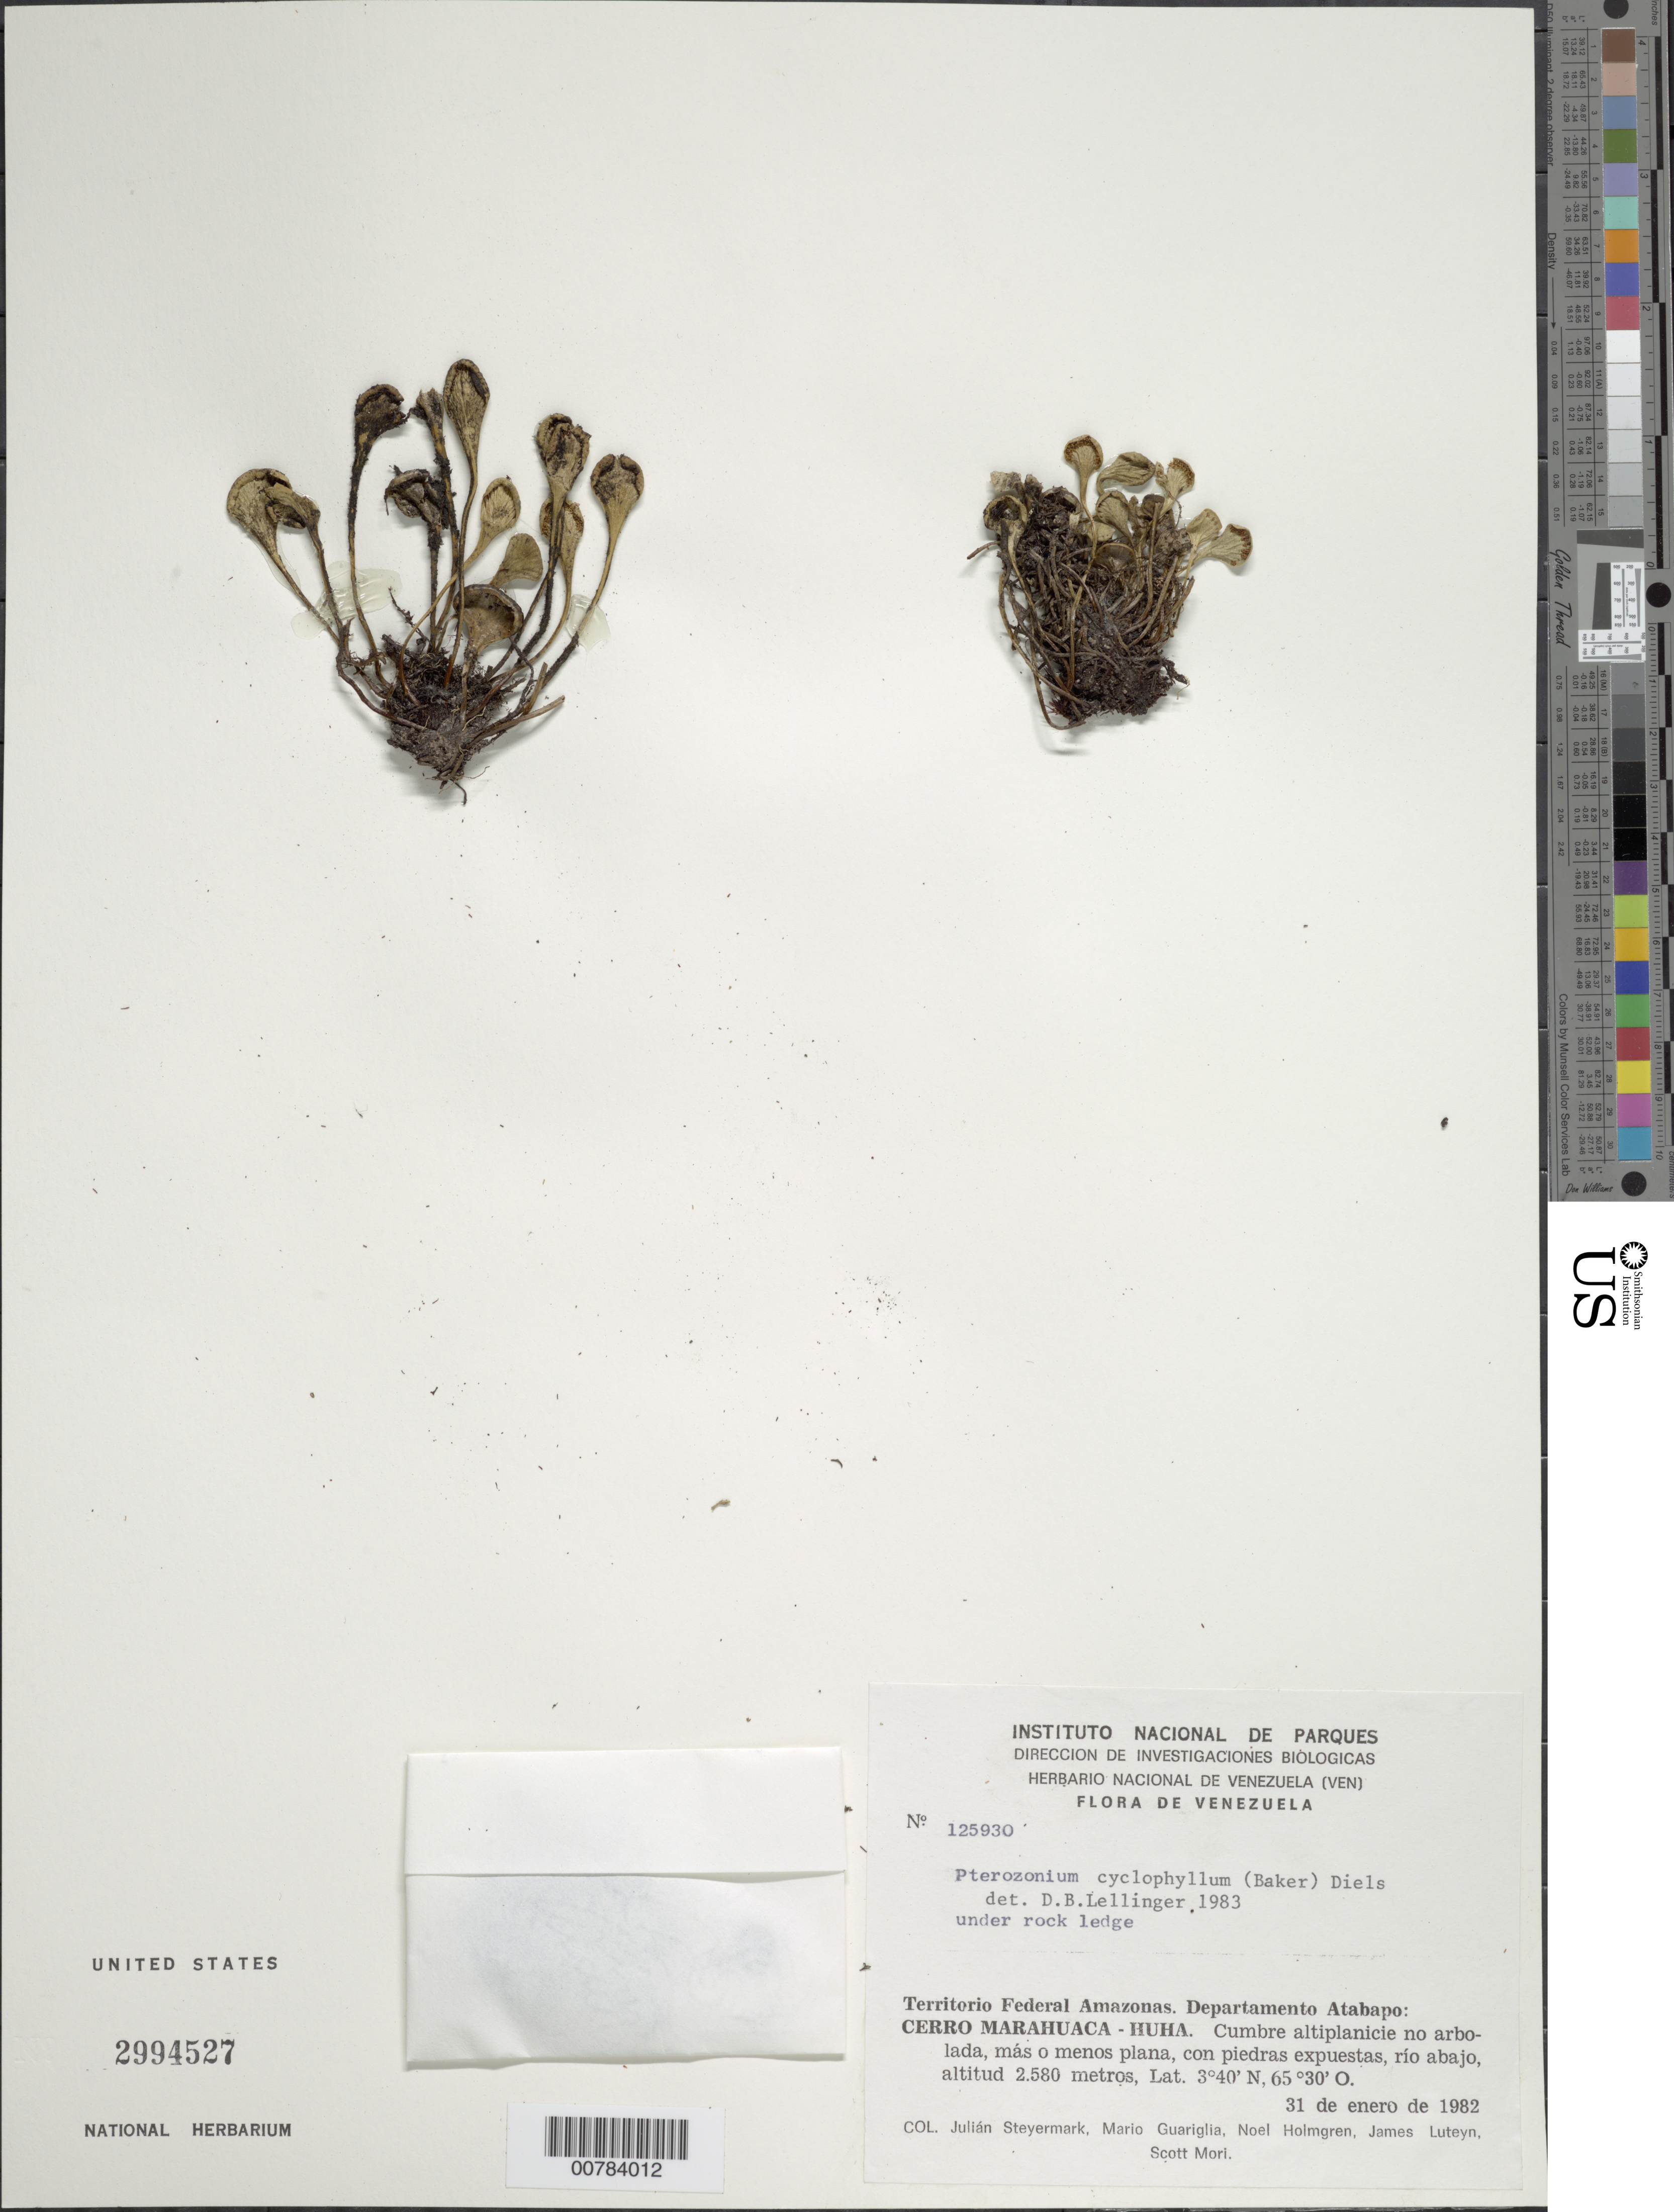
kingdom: Plantae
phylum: Tracheophyta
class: Polypodiopsida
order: Polypodiales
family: Pteridaceae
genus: Pterozonium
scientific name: Pterozonium cyclophyllum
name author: (Baker) Diels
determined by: Lellinger, David B., (BOT), Smithsonian Institution - National Museum of Natural History (UNITED STATES)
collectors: J. Steyermark, M. Guariglia P., N. H. Holmgren, J. L. Luteyn & S. Mori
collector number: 125930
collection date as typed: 31-Jan-82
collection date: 1982-01-31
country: Venezuela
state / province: Amazonas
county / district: Atabapo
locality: Huha, Cerro Marahuaca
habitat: Cumbre altiplanicie no arbolada, mas o menos plana, con piedras expuestas, rio abajo, under rock edge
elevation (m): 2580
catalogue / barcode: US 2994527